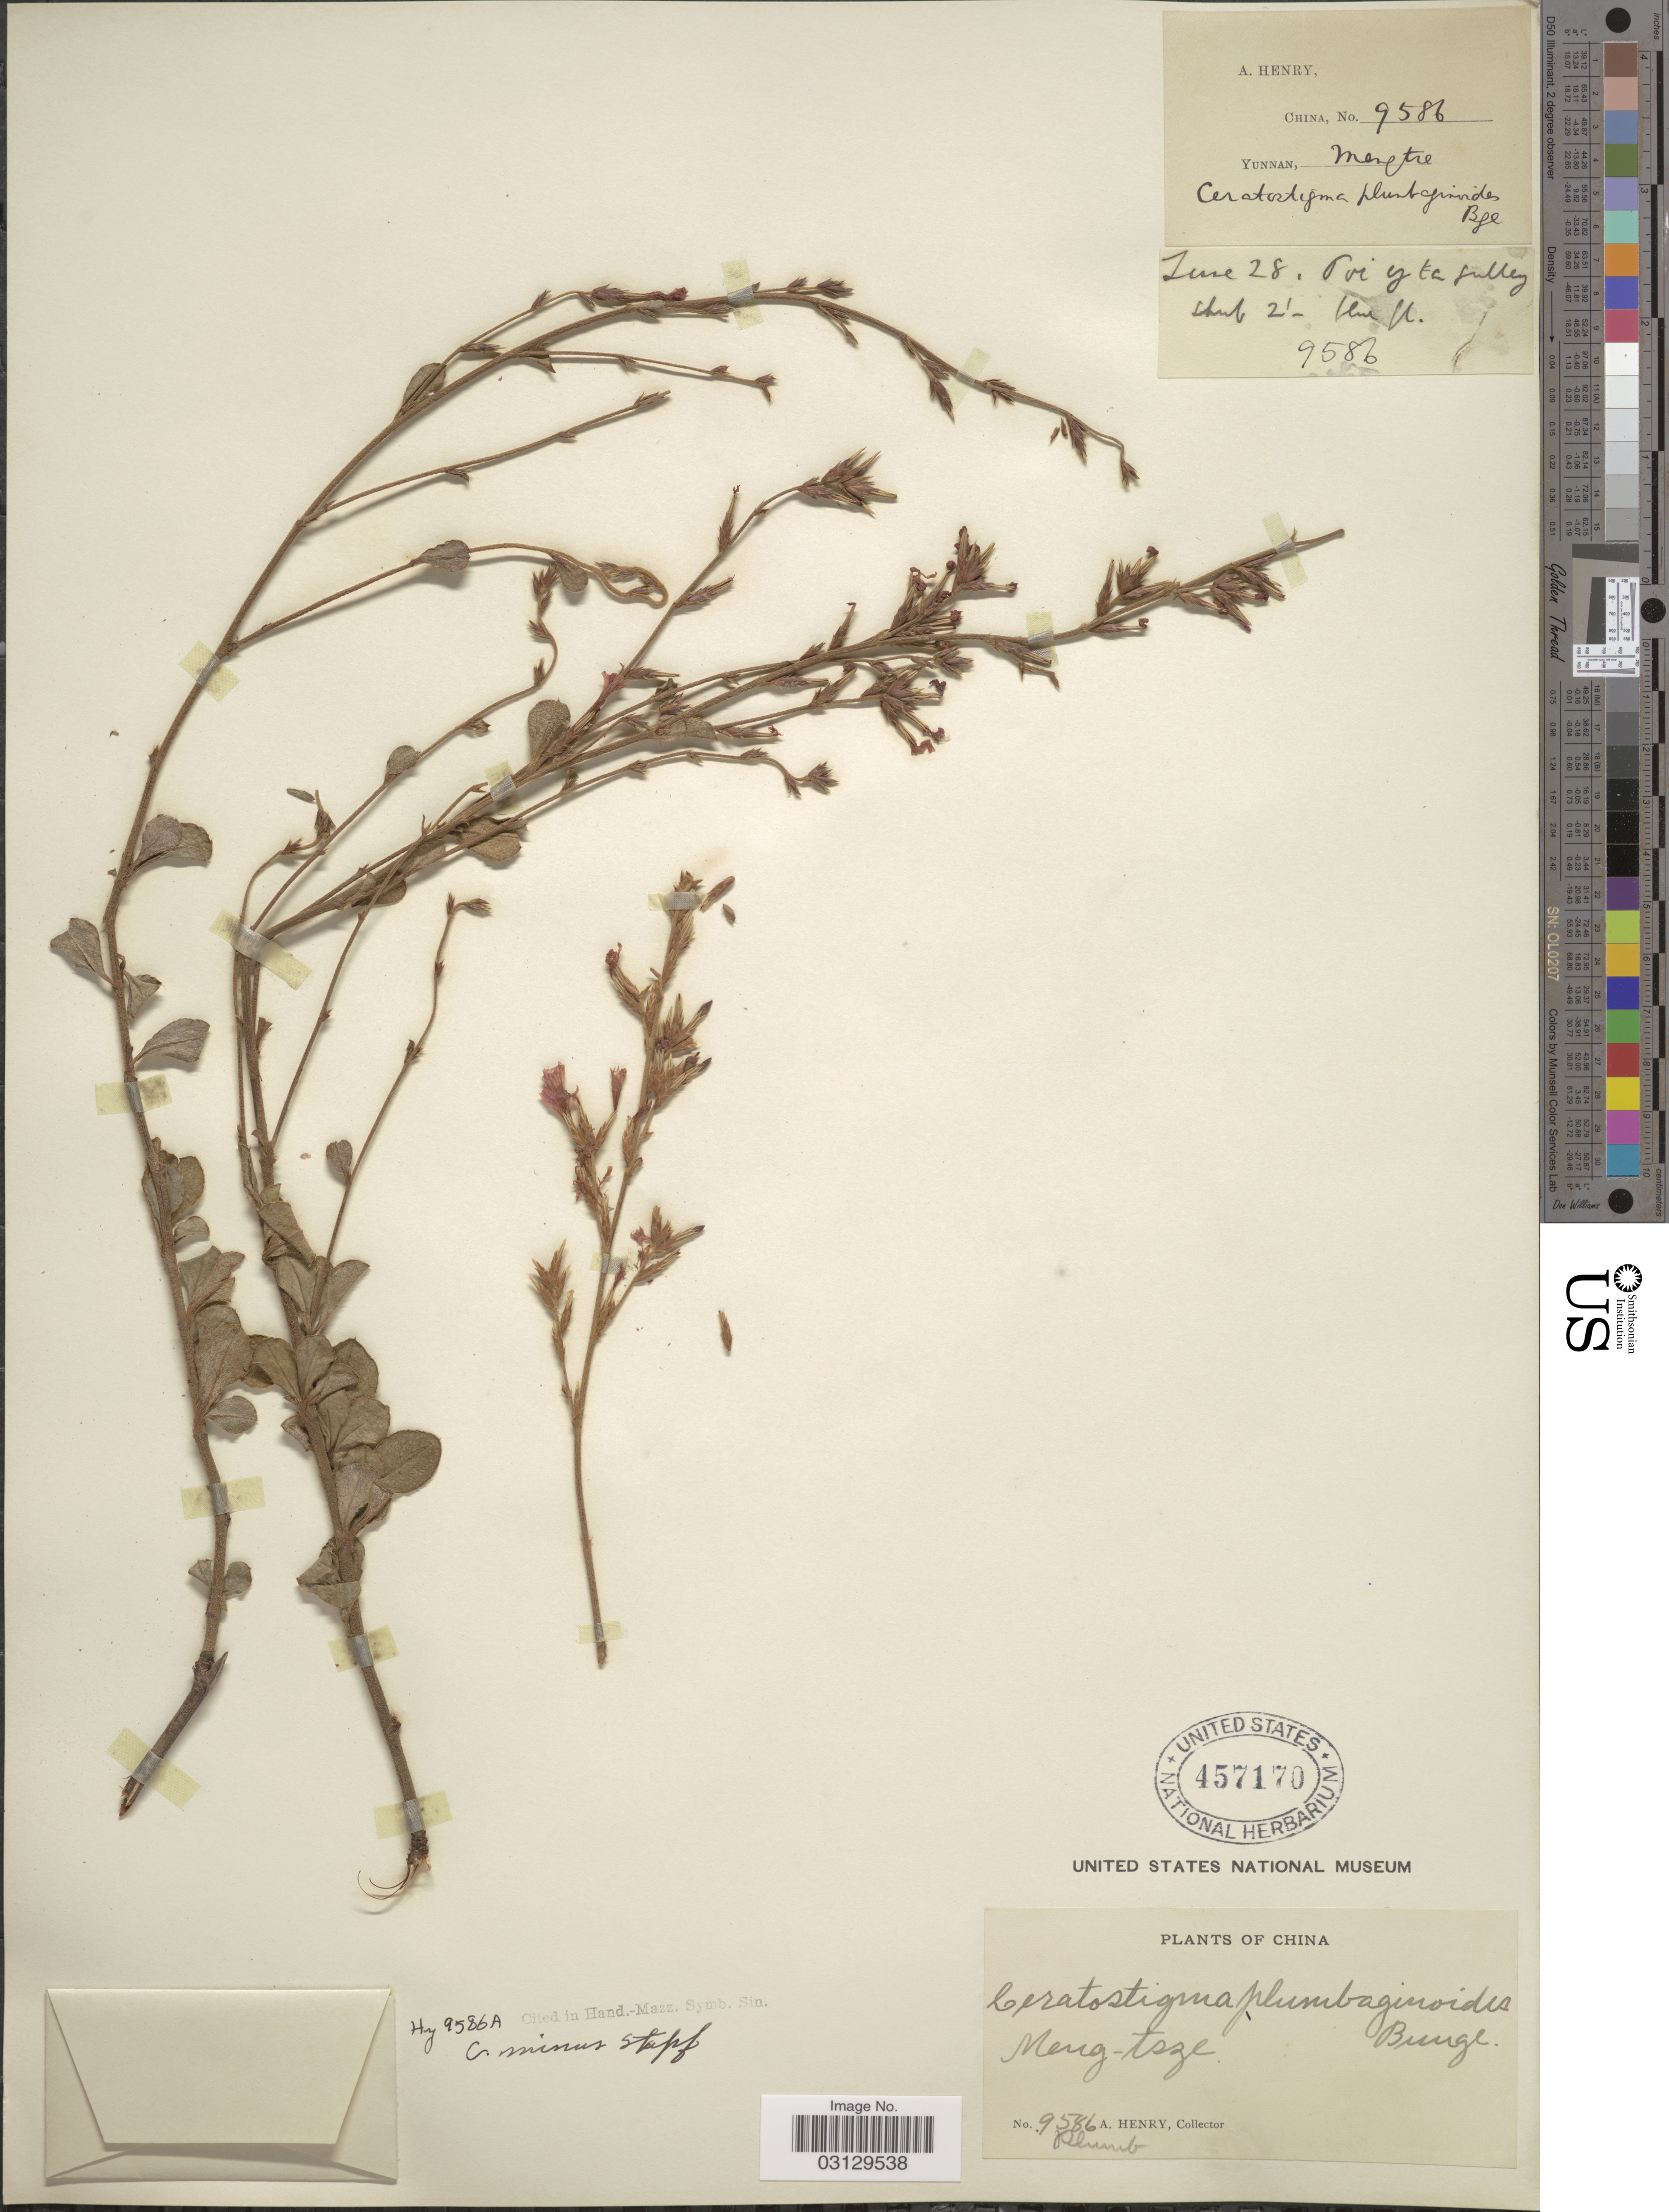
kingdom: Plantae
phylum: Tracheophyta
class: Magnoliopsida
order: Caryophyllales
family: Plumbaginaceae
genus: Ceratostigma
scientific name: Ceratostigma minus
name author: Stapf ex Prain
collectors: A. Henry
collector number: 9586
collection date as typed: Transcribed d/m/y: /6/28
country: China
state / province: Yunnan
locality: Meng-tsze.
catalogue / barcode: US 457170